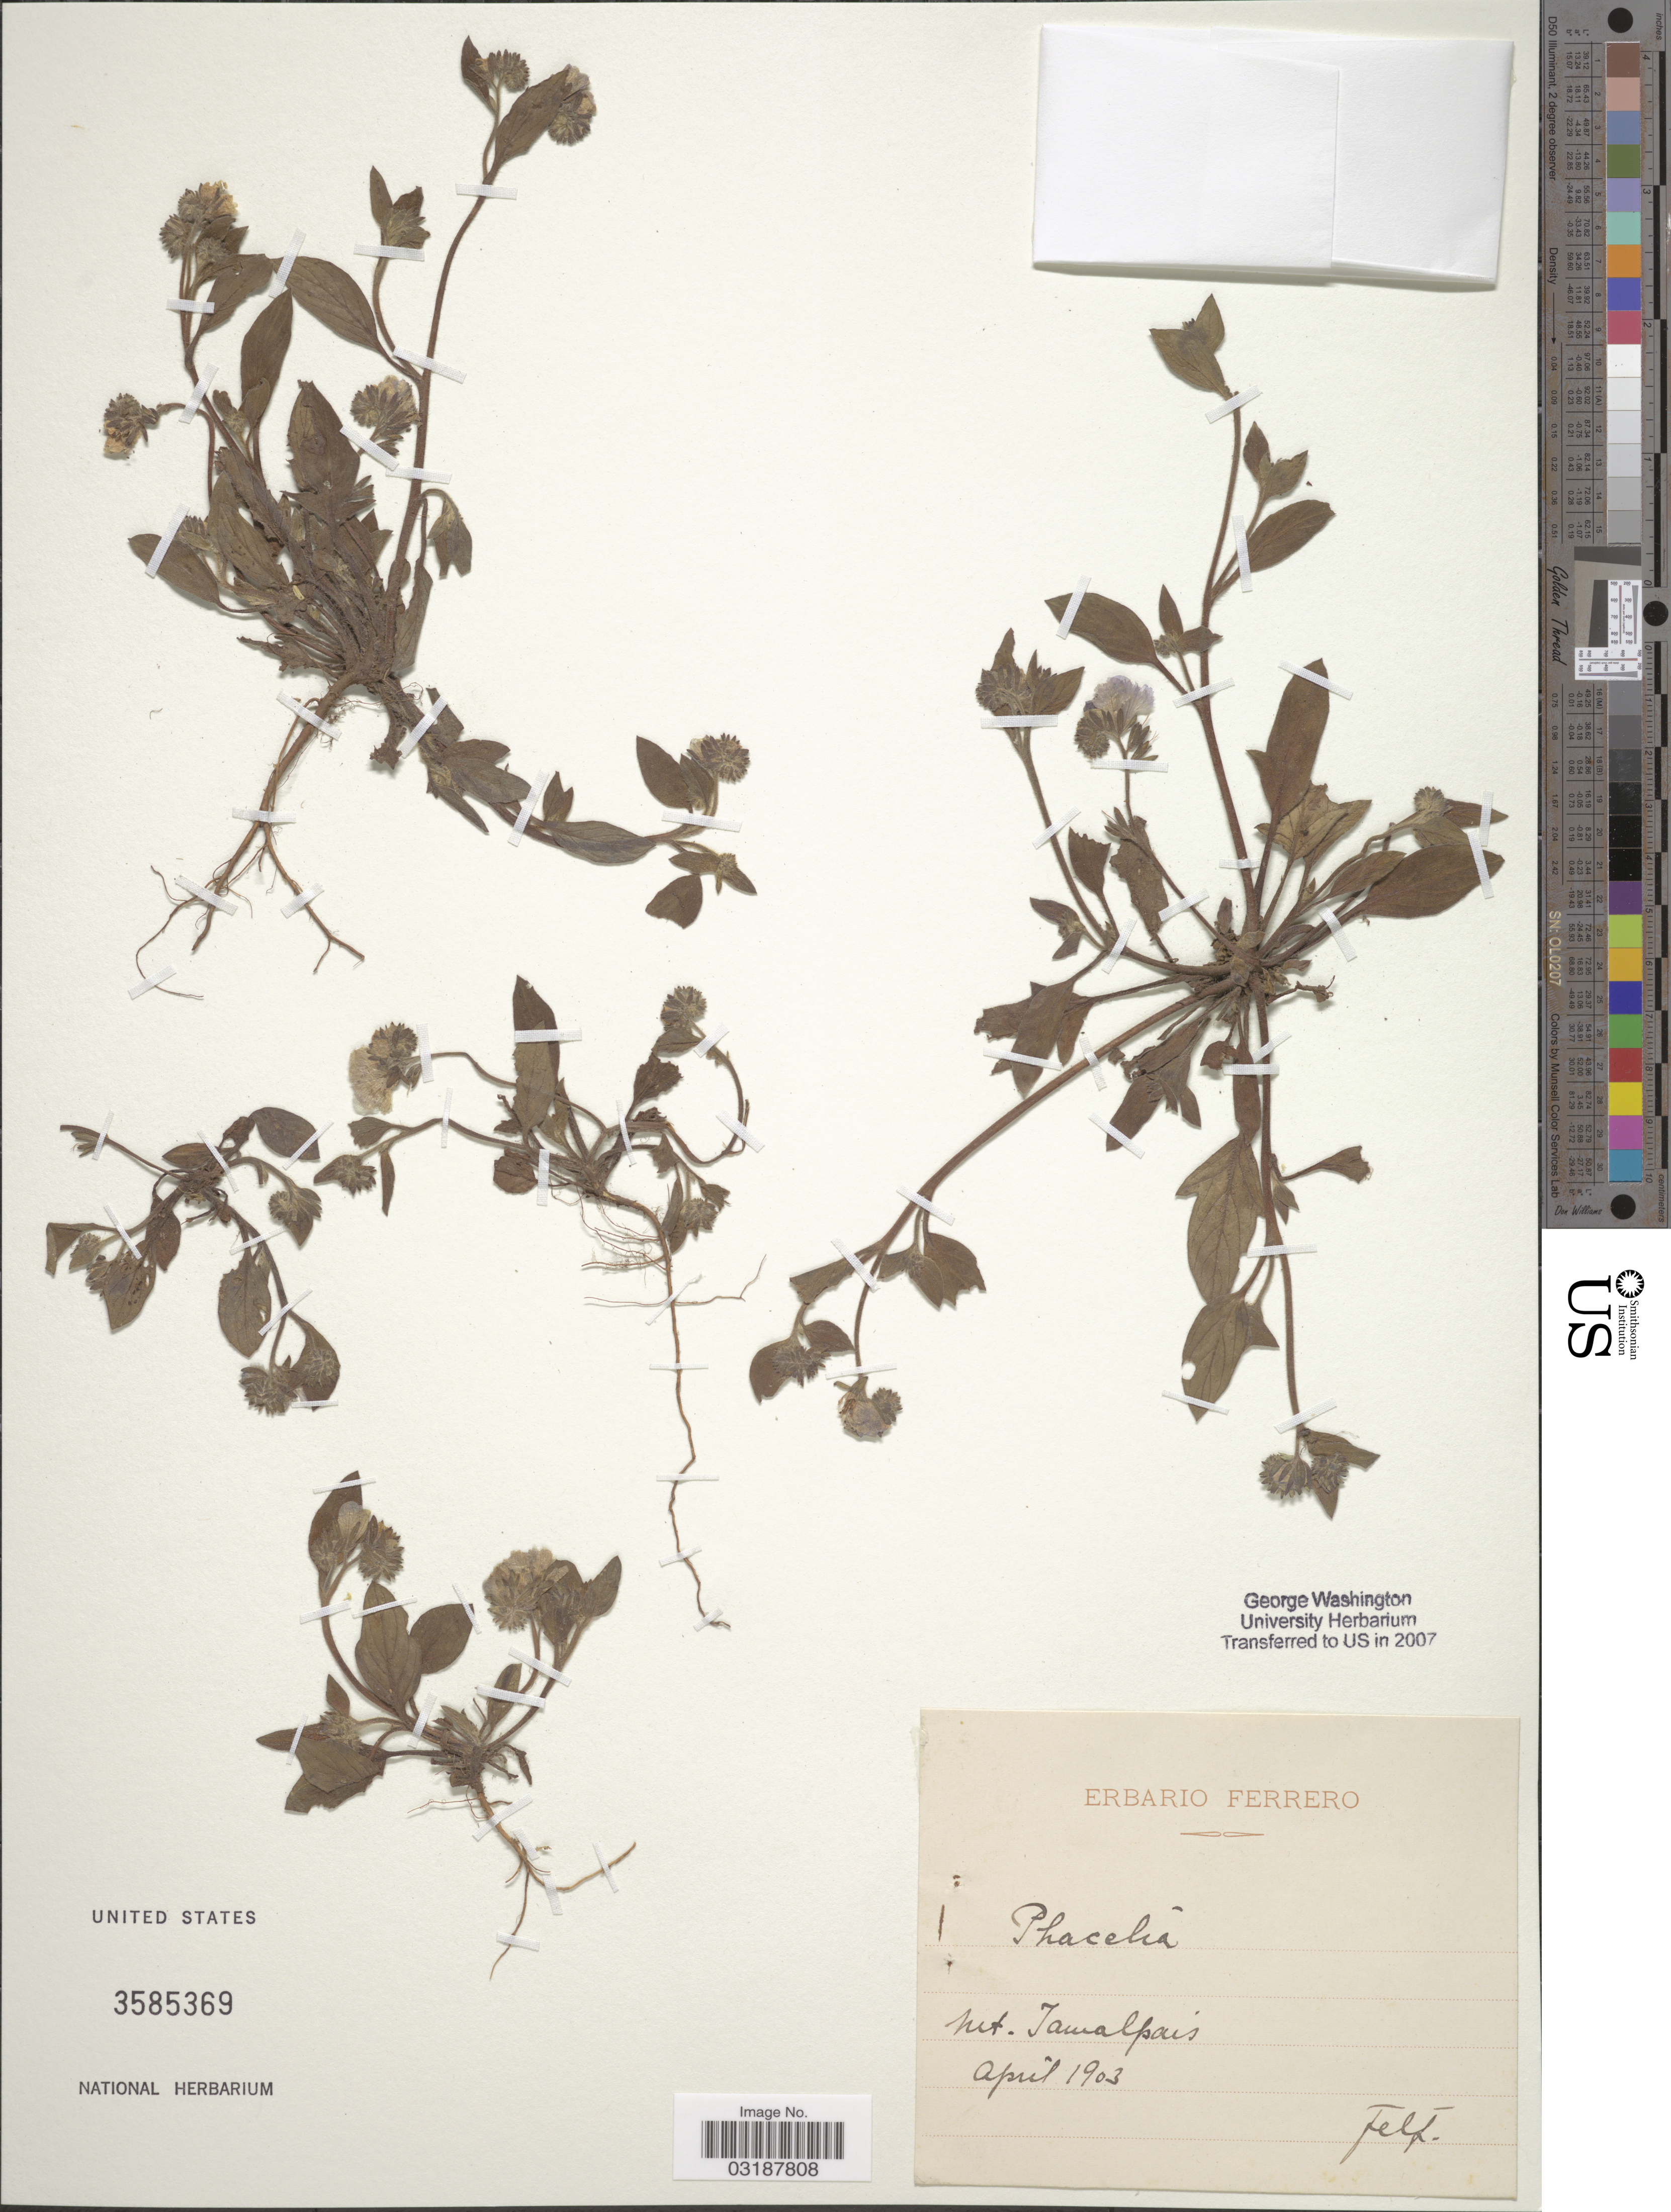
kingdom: Plantae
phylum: Tracheophyta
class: Magnoliopsida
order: Boraginales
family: Hydrophyllaceae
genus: Phacelia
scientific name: Phacelia sp.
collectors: F. Ferrero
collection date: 1903-04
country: United States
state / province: California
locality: Mt. Tamalpais.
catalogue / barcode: US 3585369